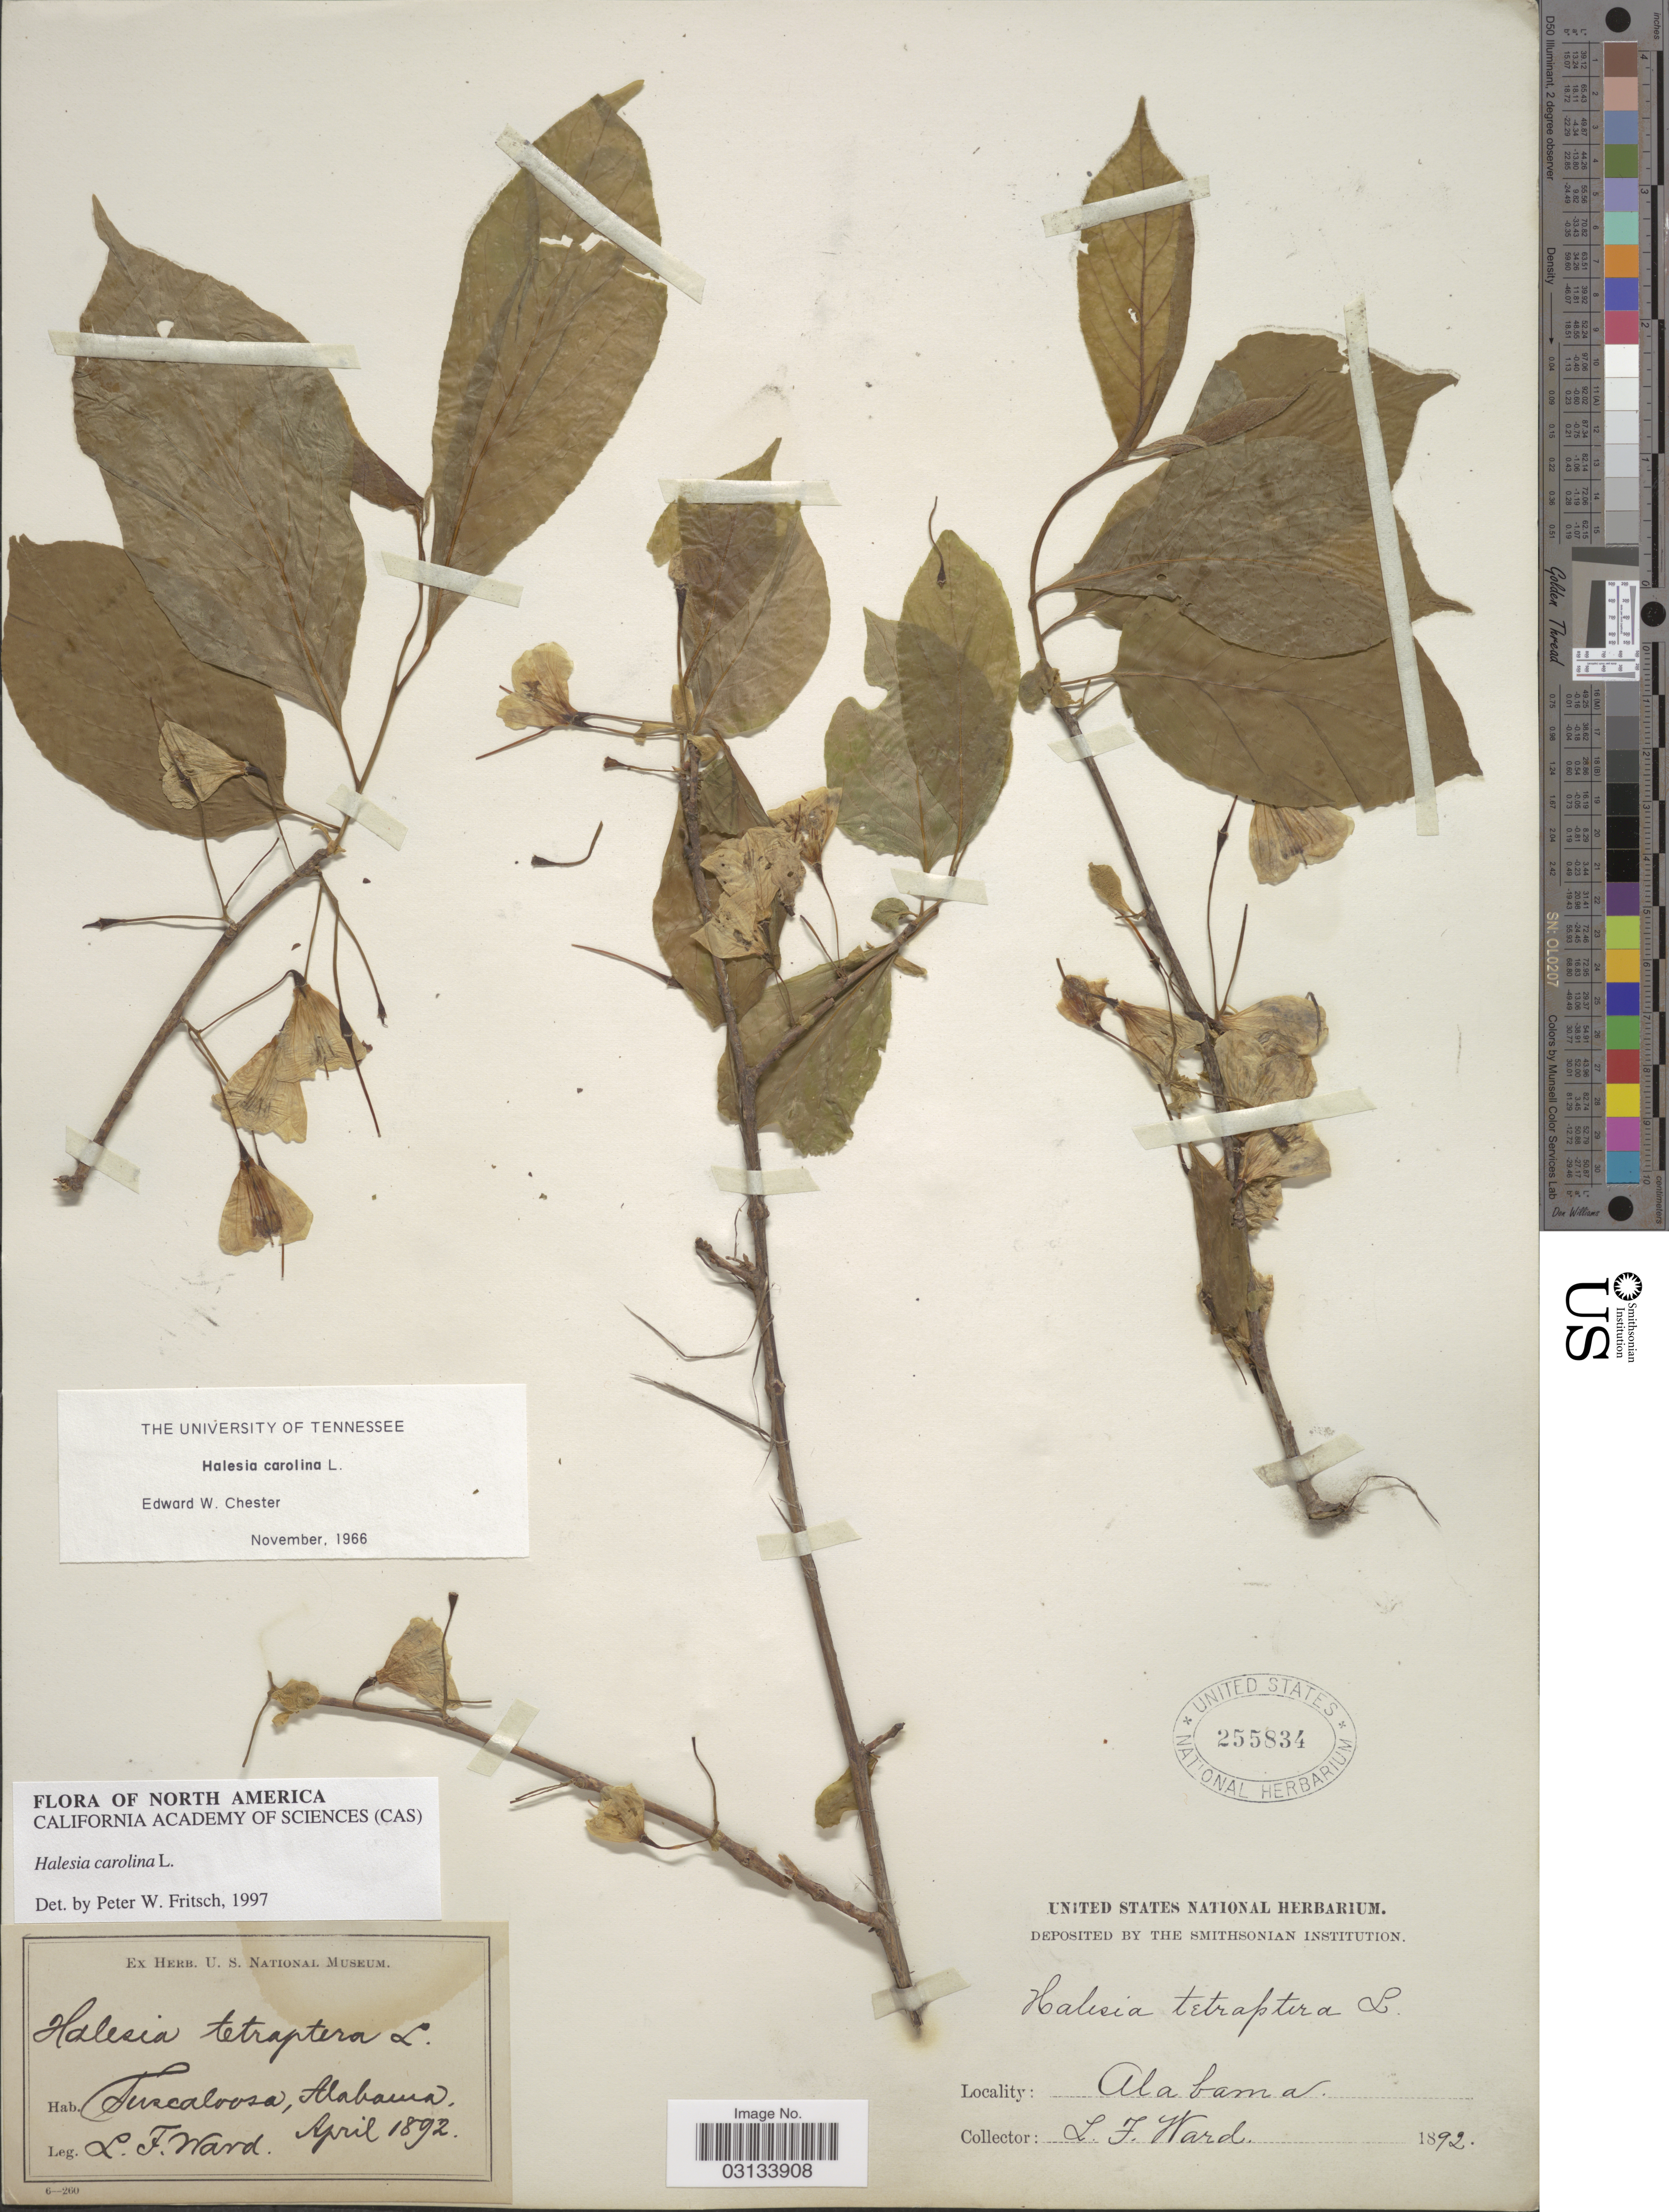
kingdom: Plantae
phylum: Tracheophyta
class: Magnoliopsida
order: Ericales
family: Styracaceae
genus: Halesia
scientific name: Halesia carolina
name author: L.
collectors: L. Ward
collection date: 1892-04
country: United States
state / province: Alabama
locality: Tuscaloosa.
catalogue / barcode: US 255834